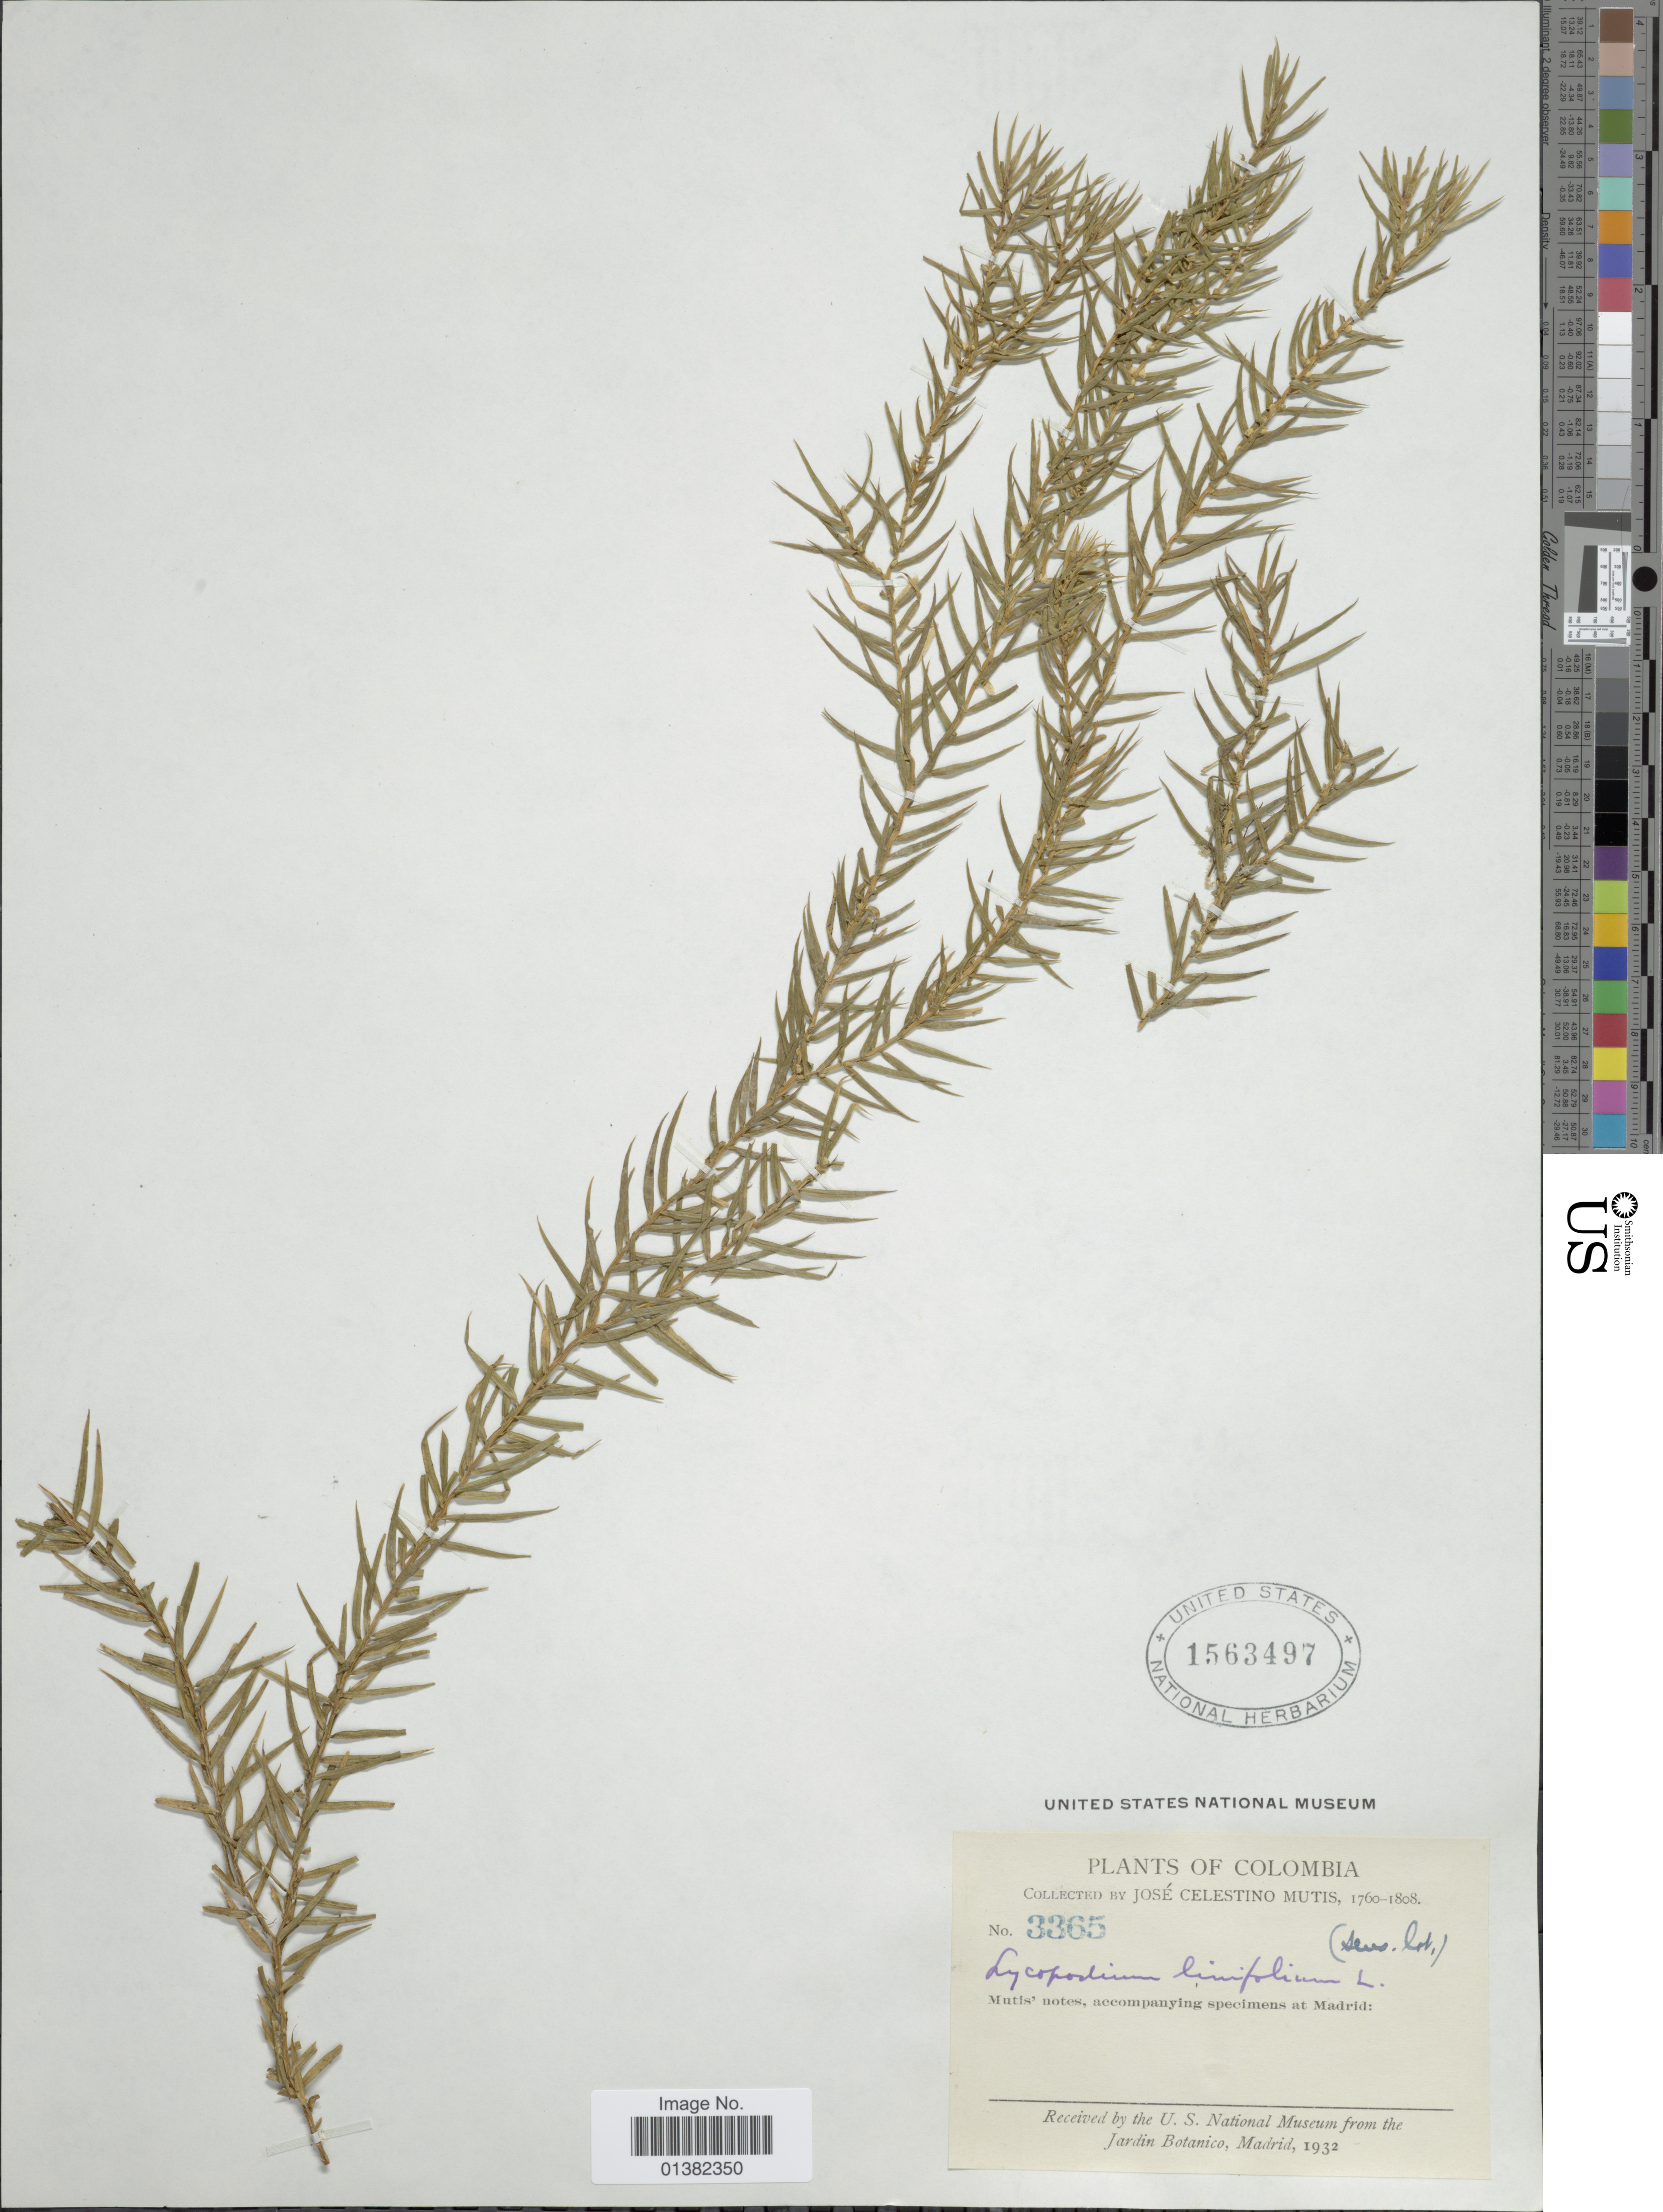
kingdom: Plantae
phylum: Tracheophyta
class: Lycopodiopsida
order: Lycopodiales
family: Lycopodiaceae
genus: Phlegmariurus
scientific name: Phlegmariurus linifolius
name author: (L.) B. Øllg.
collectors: J. C. B. Mutis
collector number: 3365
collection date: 1760/1808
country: Colombia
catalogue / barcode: US 1563497